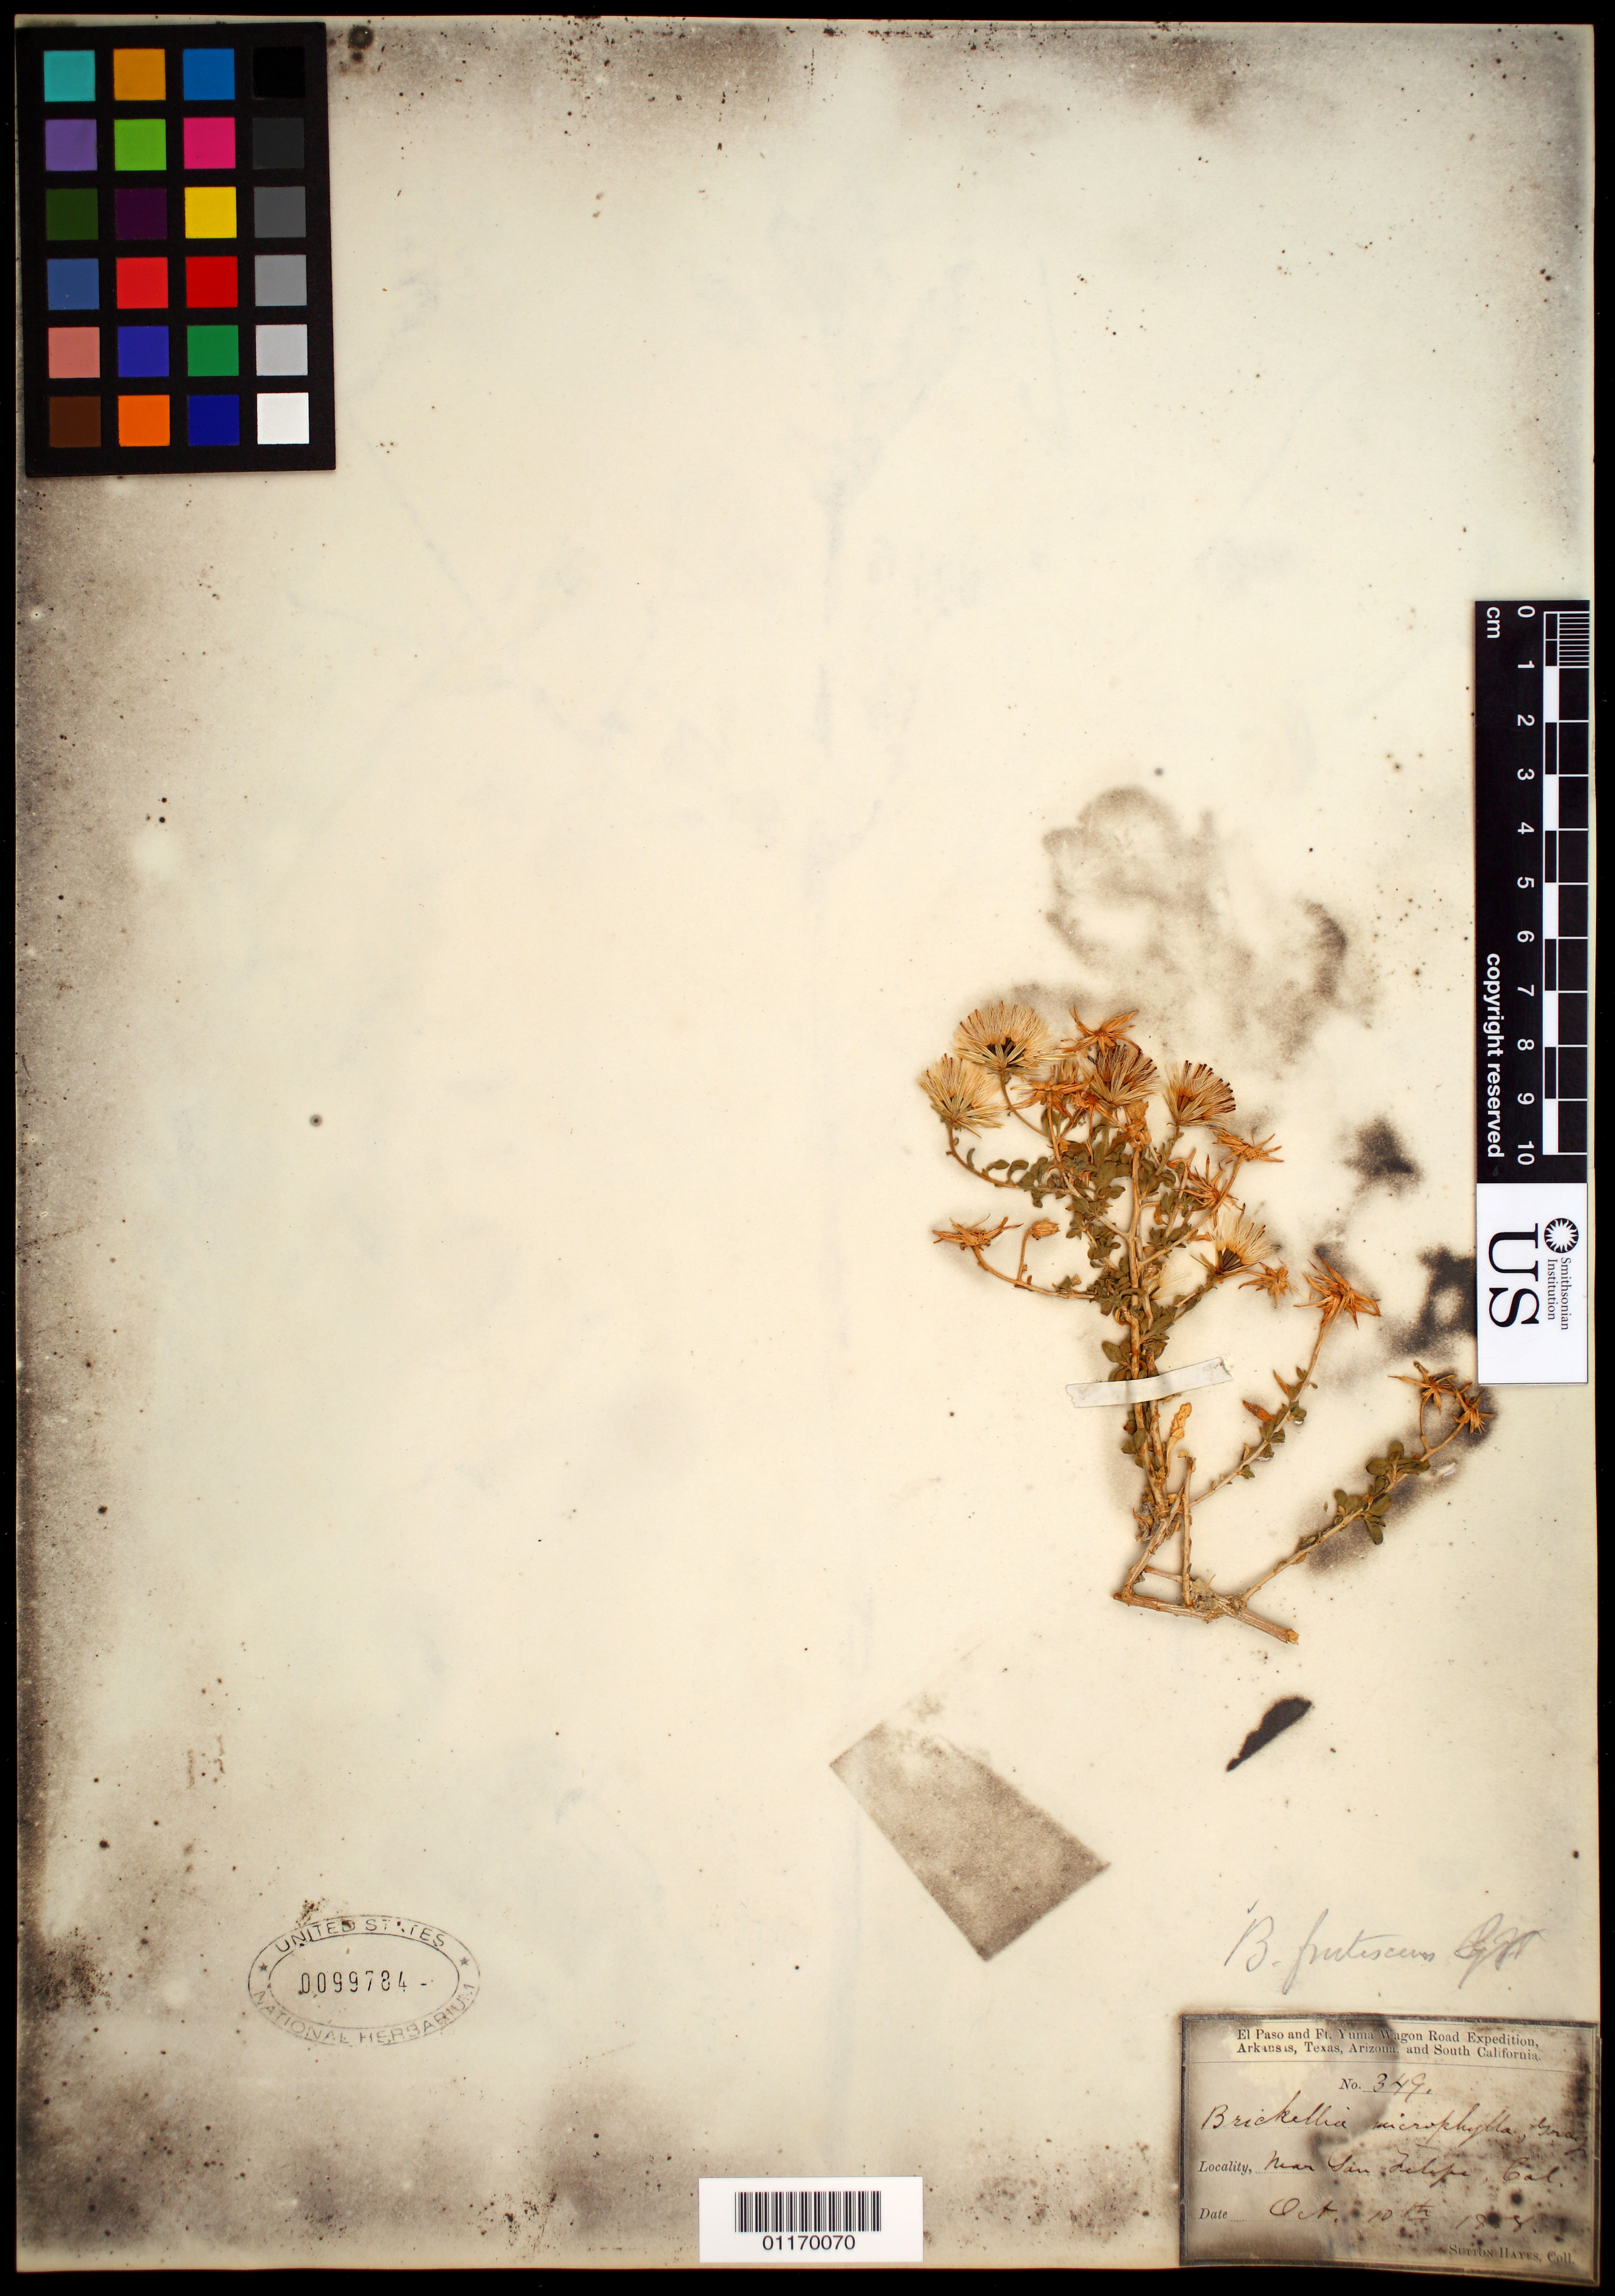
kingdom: Plantae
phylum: Tracheophyta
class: Magnoliopsida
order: Asterales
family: Asteraceae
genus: Brickellia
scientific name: Brickellia frutescens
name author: A. Gray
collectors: S. Hayes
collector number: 349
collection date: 1858-10-10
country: United States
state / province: California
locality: near San Felipe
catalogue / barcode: US 99784